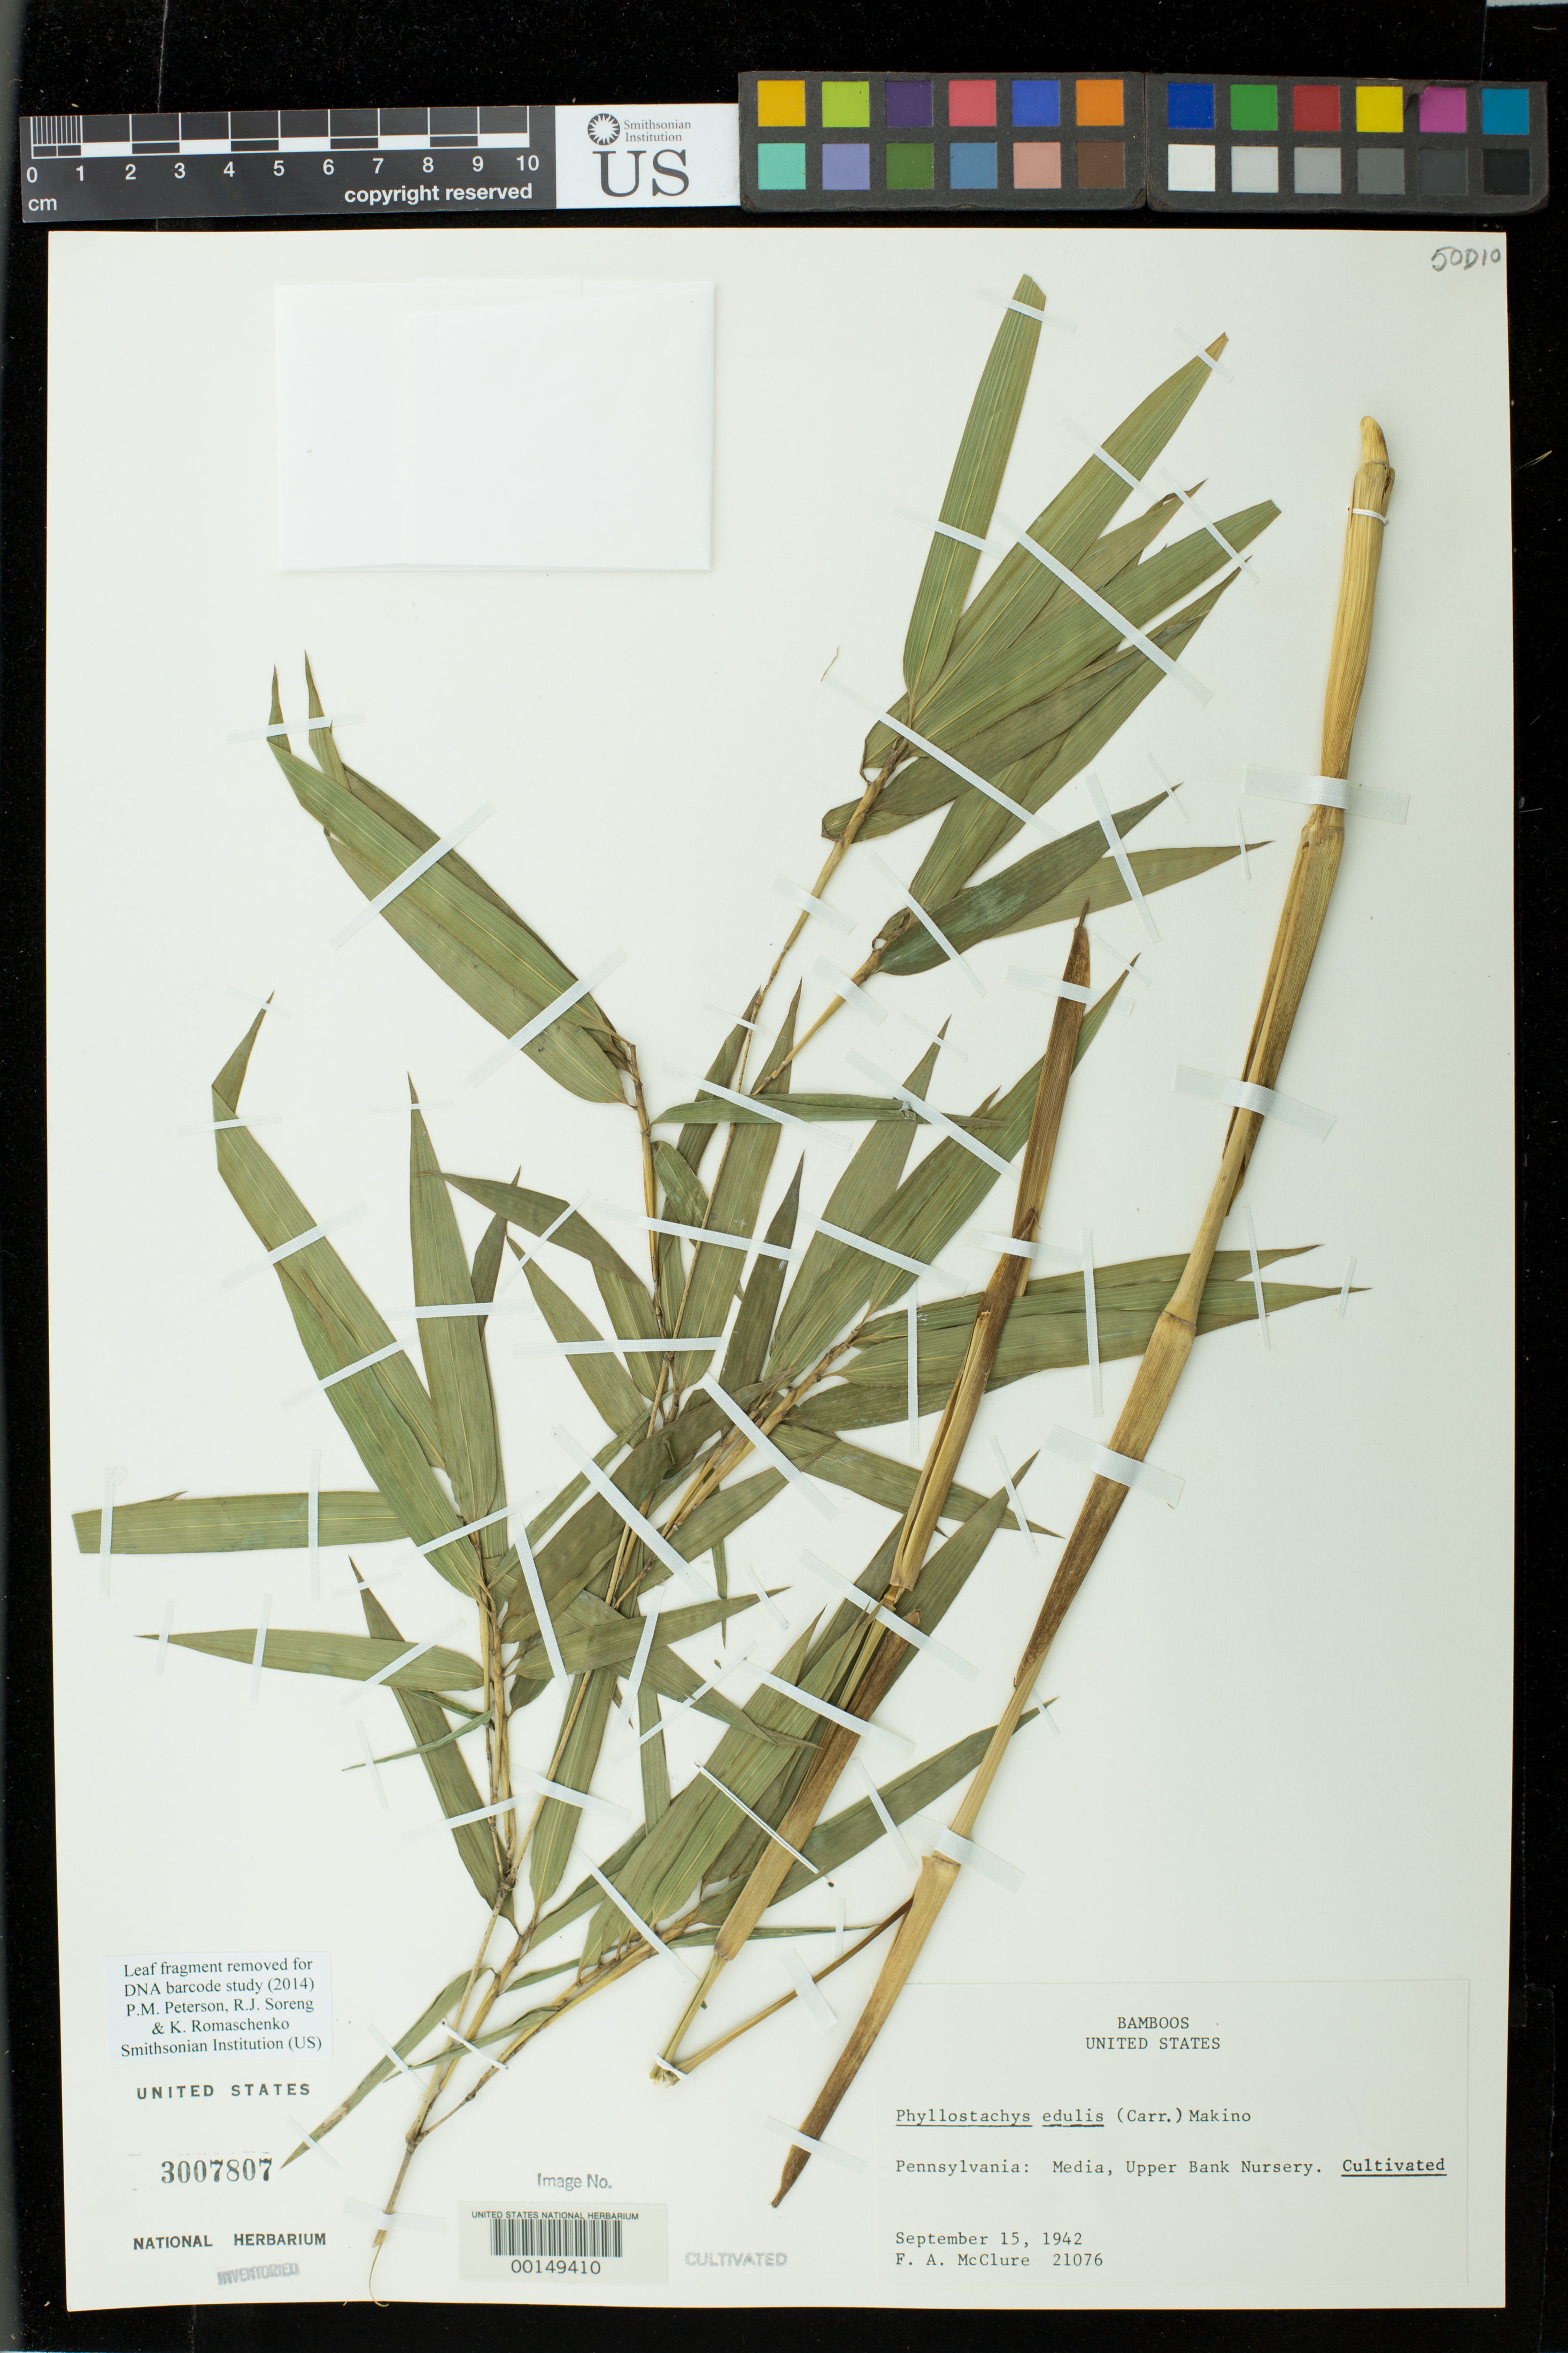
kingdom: Plantae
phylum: Tracheophyta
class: Liliopsida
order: Poales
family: Poaceae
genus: Phyllostachys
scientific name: Phyllostachys edulis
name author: (Carrière) J. Houz.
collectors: F. A. McClure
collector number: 21076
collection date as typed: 15 Sep 1942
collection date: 1942-09-15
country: United States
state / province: Pennsylvania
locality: Media, upper bank nursery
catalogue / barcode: US 3007807